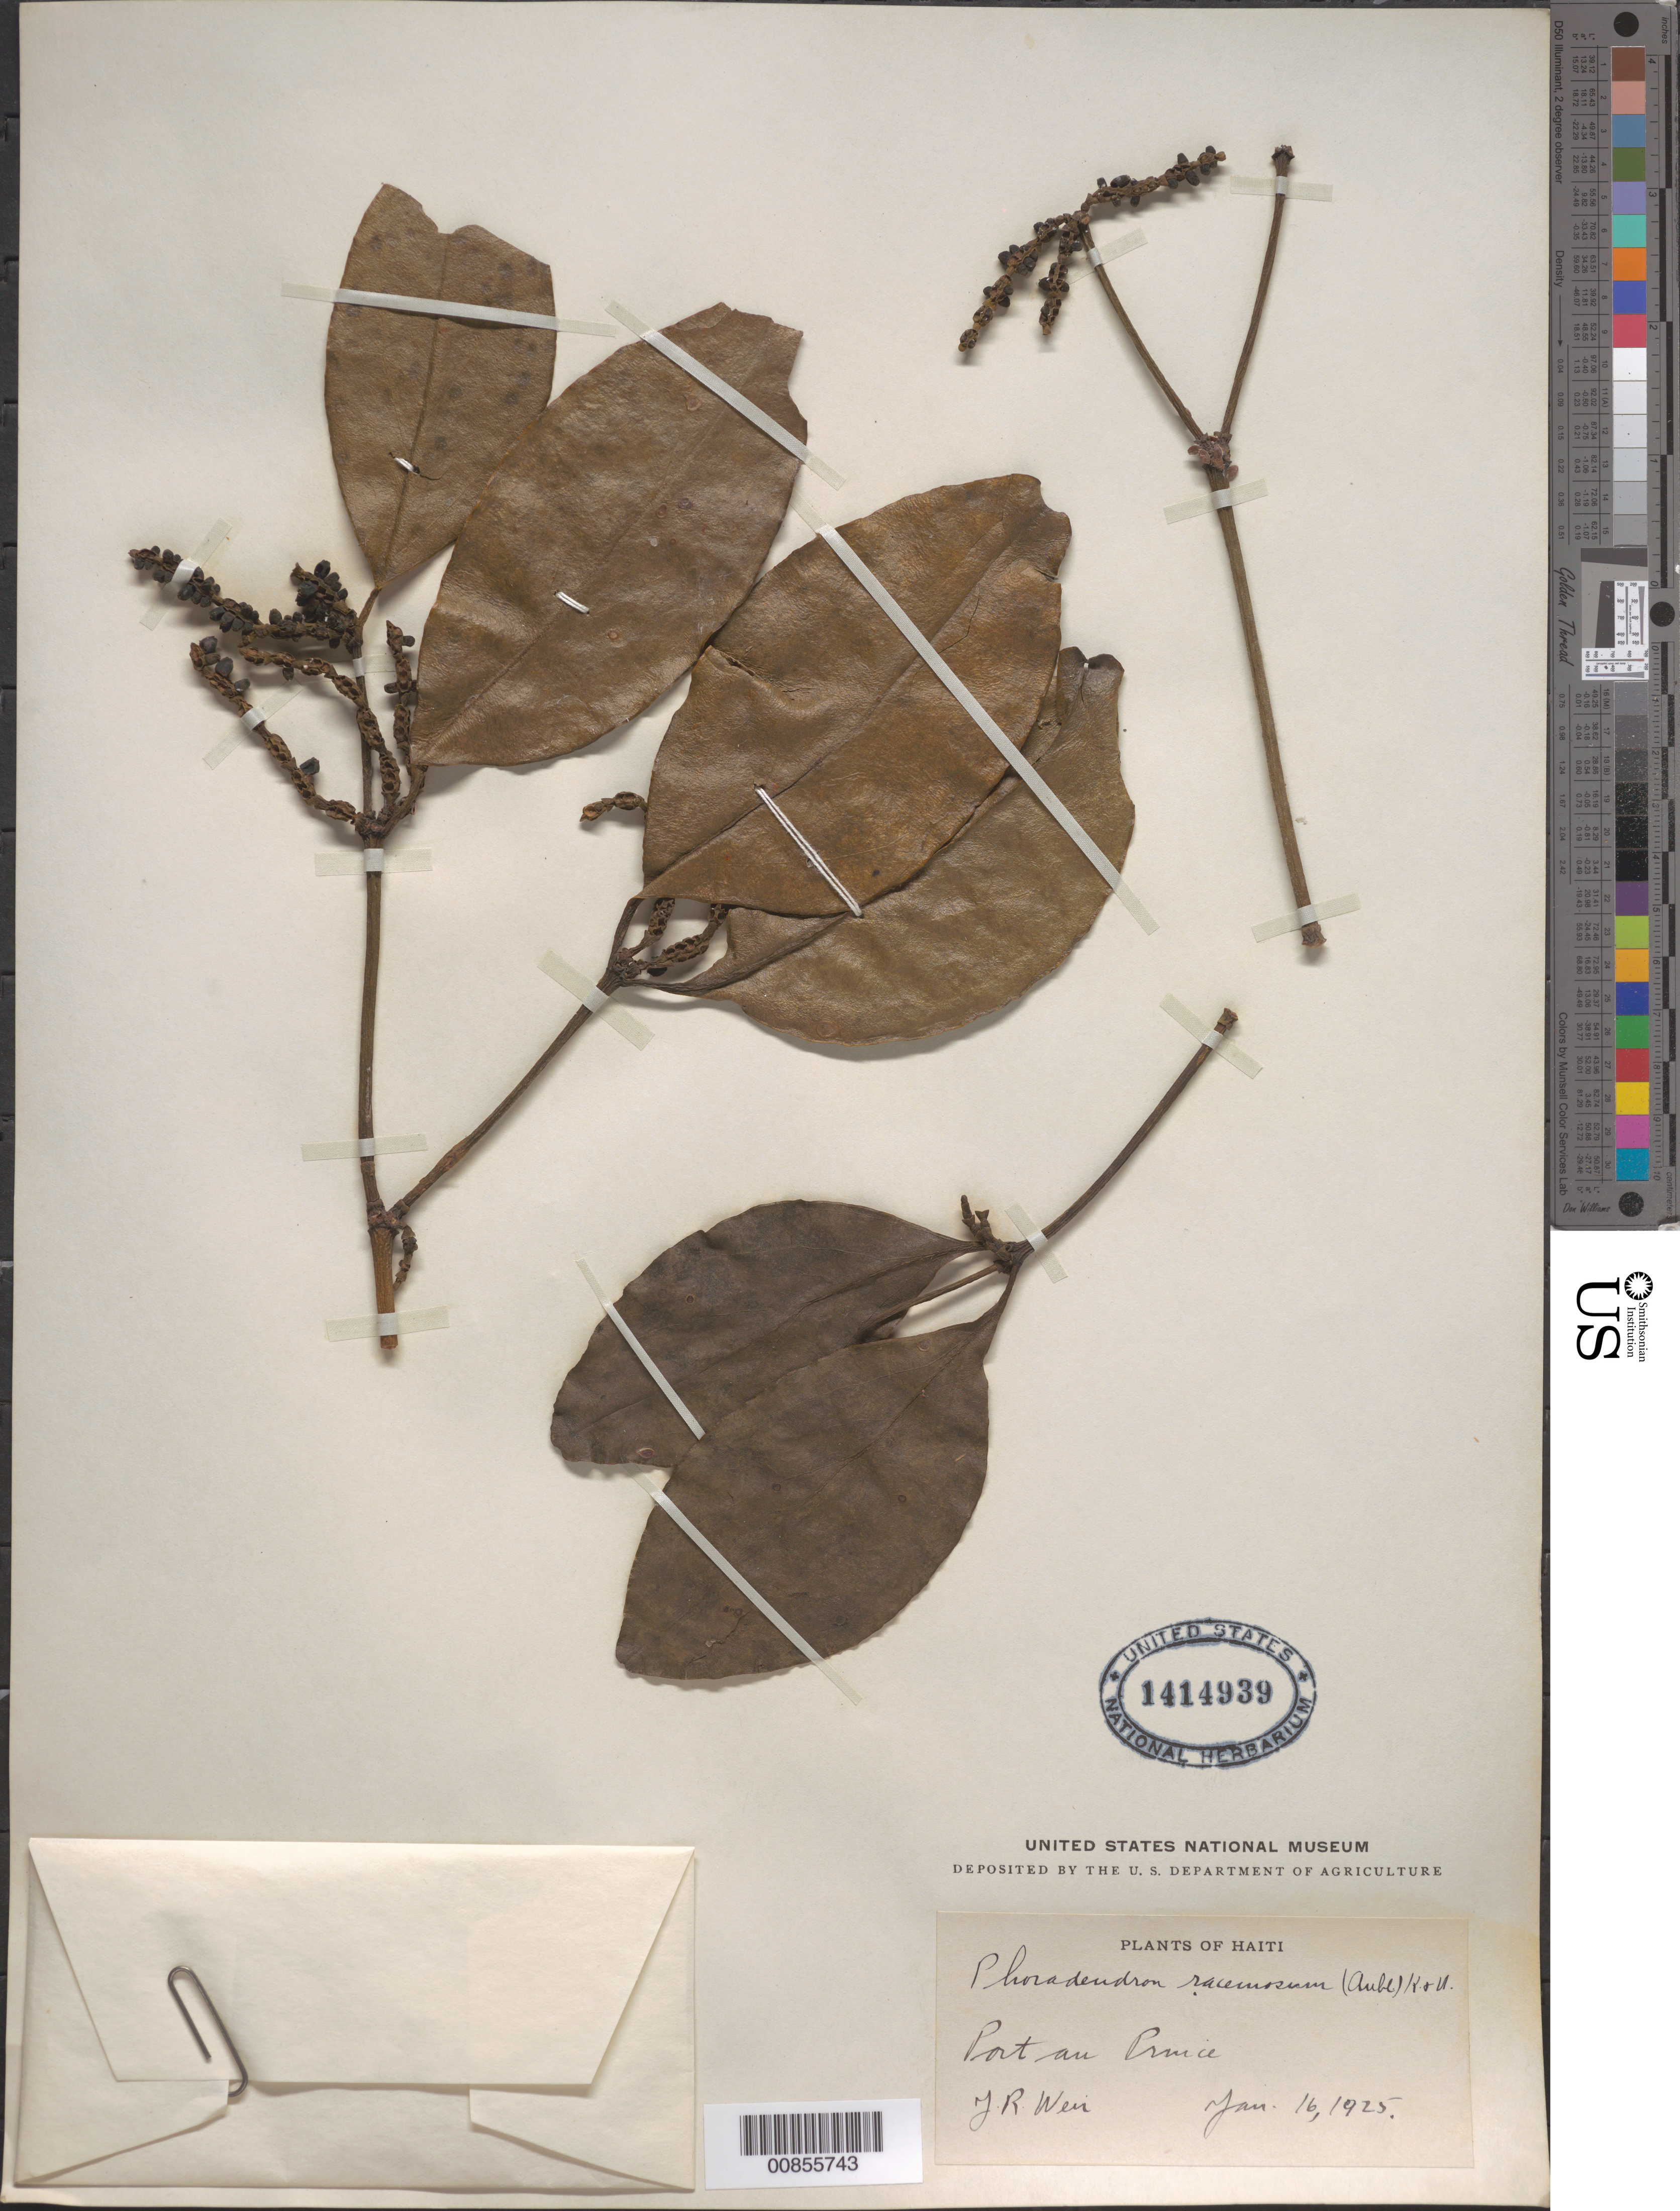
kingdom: Plantae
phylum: Tracheophyta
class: Magnoliopsida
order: Santalales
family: Viscaceae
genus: Phoradendron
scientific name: Phoradendron racemosum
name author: (Aubl.) Krug & Urb.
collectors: J. Weir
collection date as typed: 16 Jan 1925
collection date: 1925-01-16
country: Haiti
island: Hispaniola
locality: Port au Prince.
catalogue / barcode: US 1414939